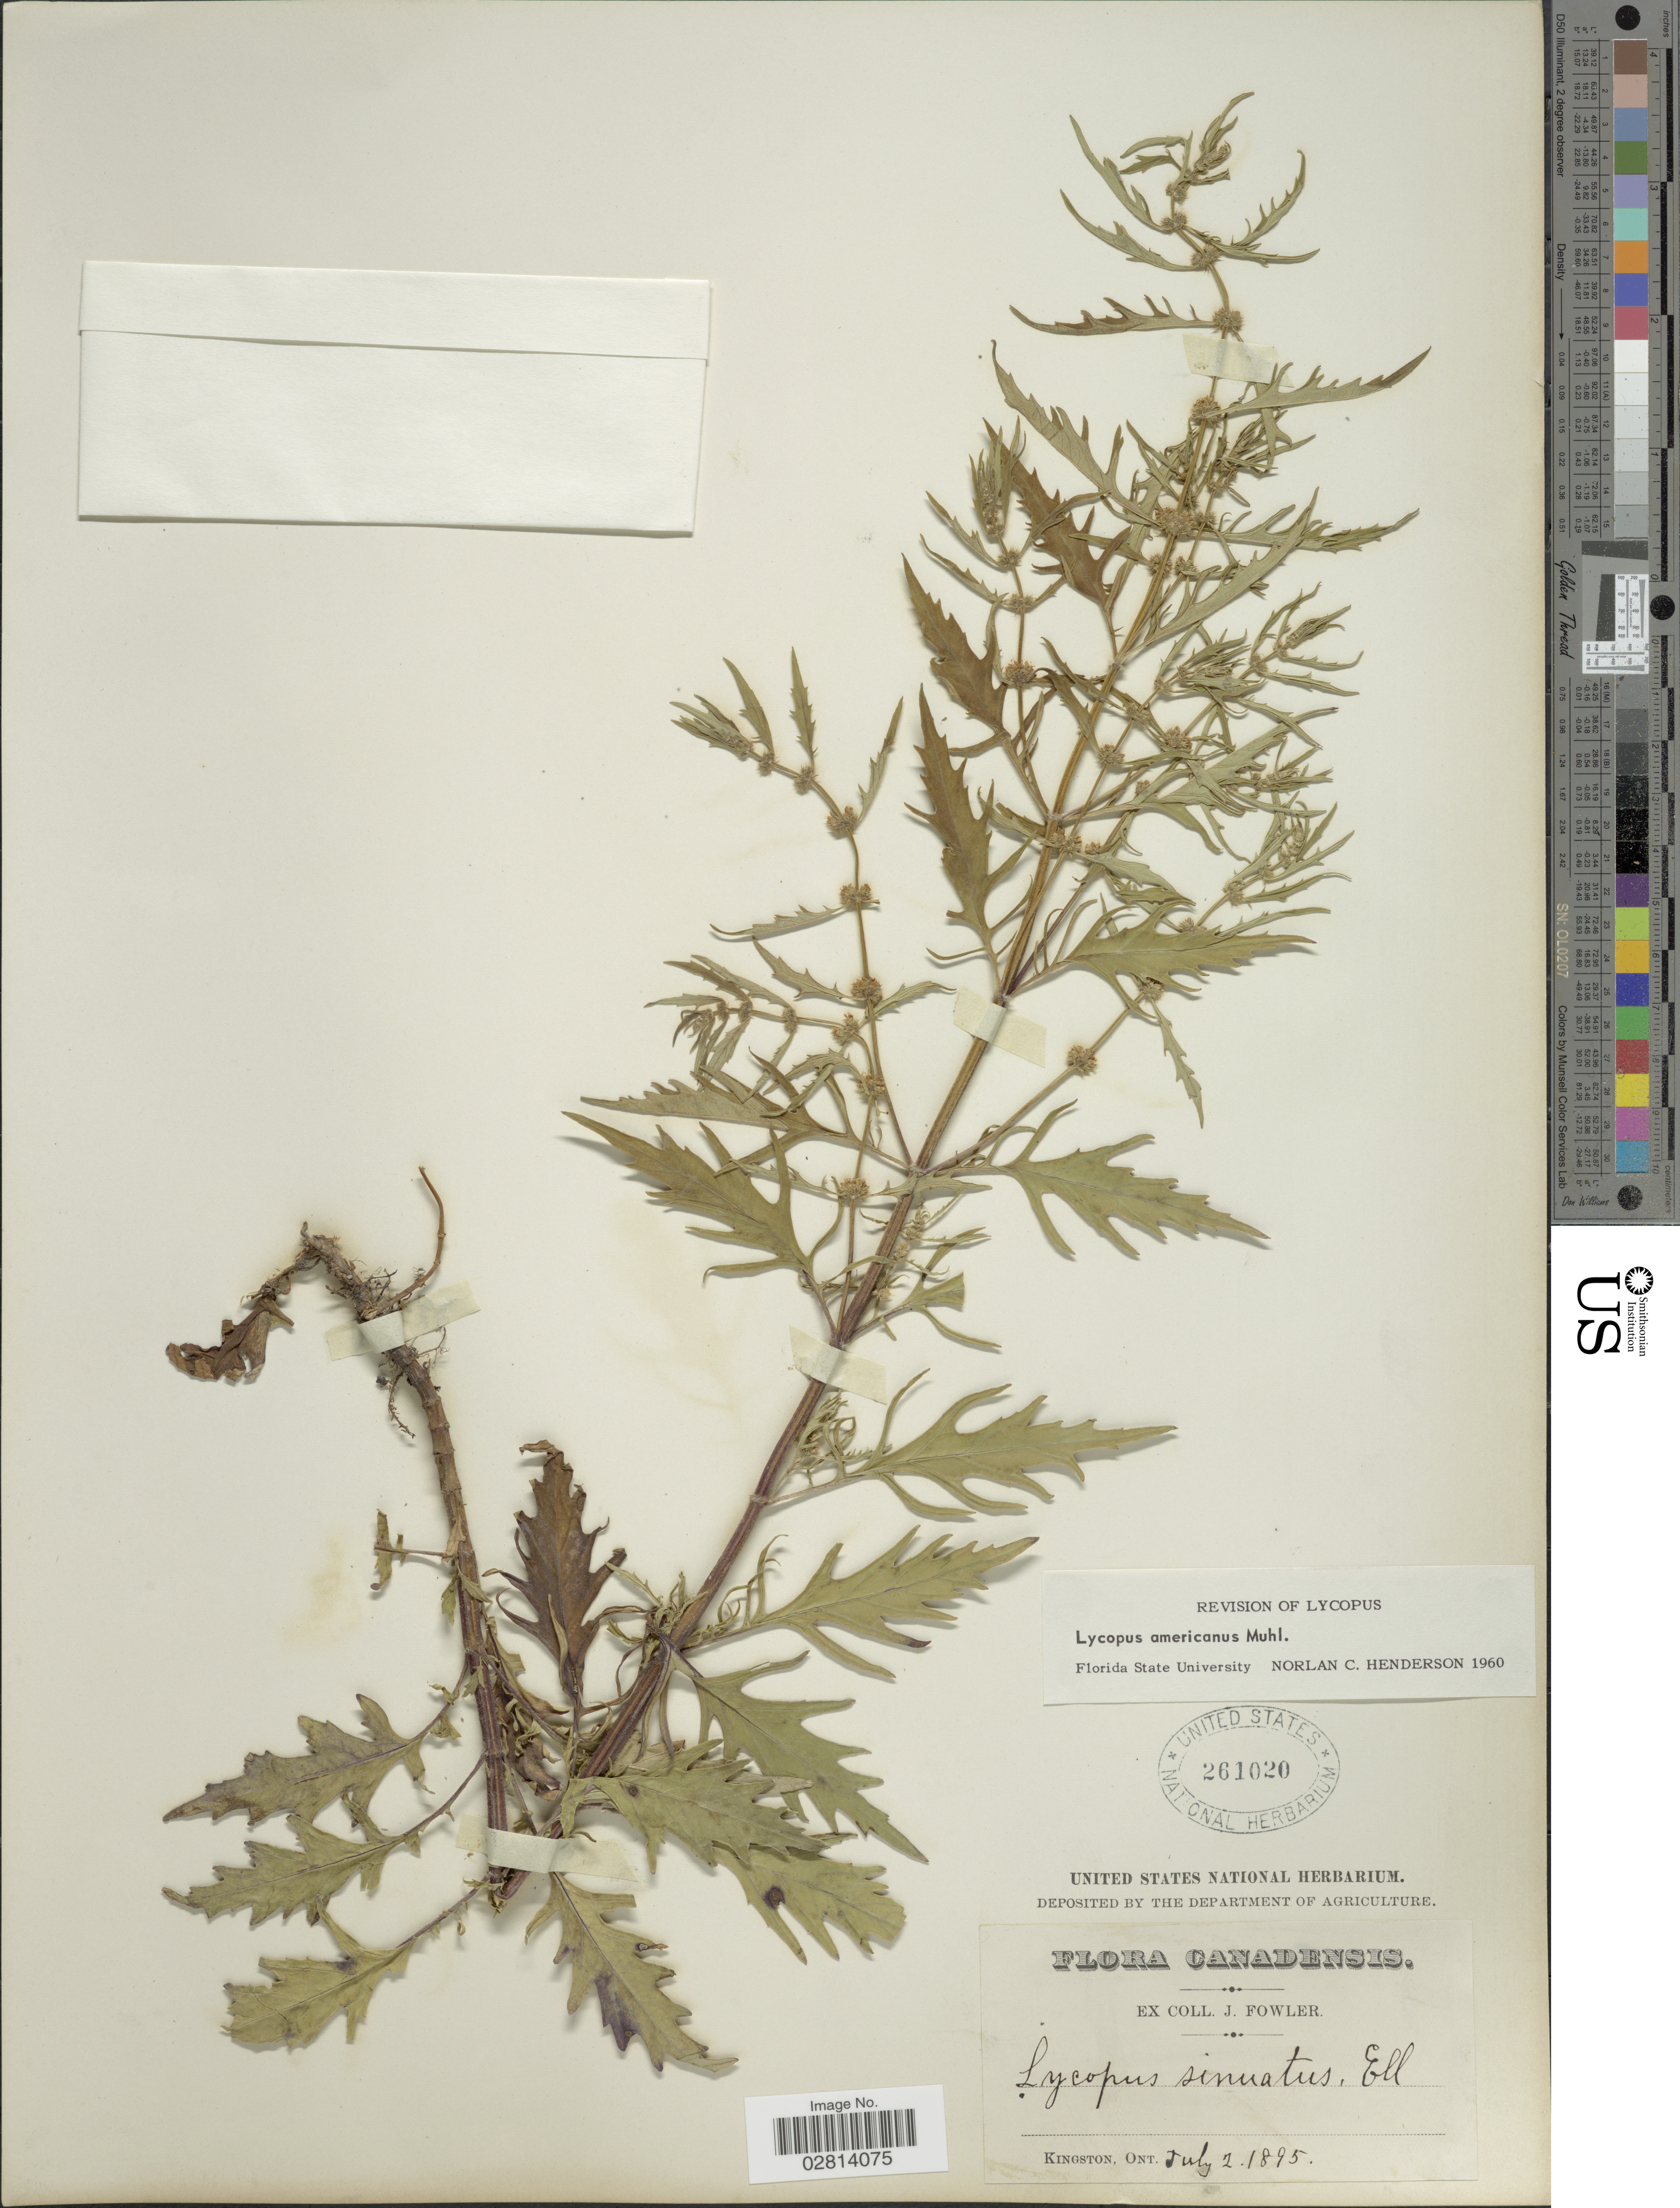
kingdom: Plantae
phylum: Tracheophyta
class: Magnoliopsida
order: Lamiales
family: Lamiaceae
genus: Lycopus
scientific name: Lycopus americanus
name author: Muhl. ex W.P.C. Barton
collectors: J. P. Fowler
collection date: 1895-07-02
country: Canada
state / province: Ontario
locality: Kingston, Ont.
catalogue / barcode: US 261020